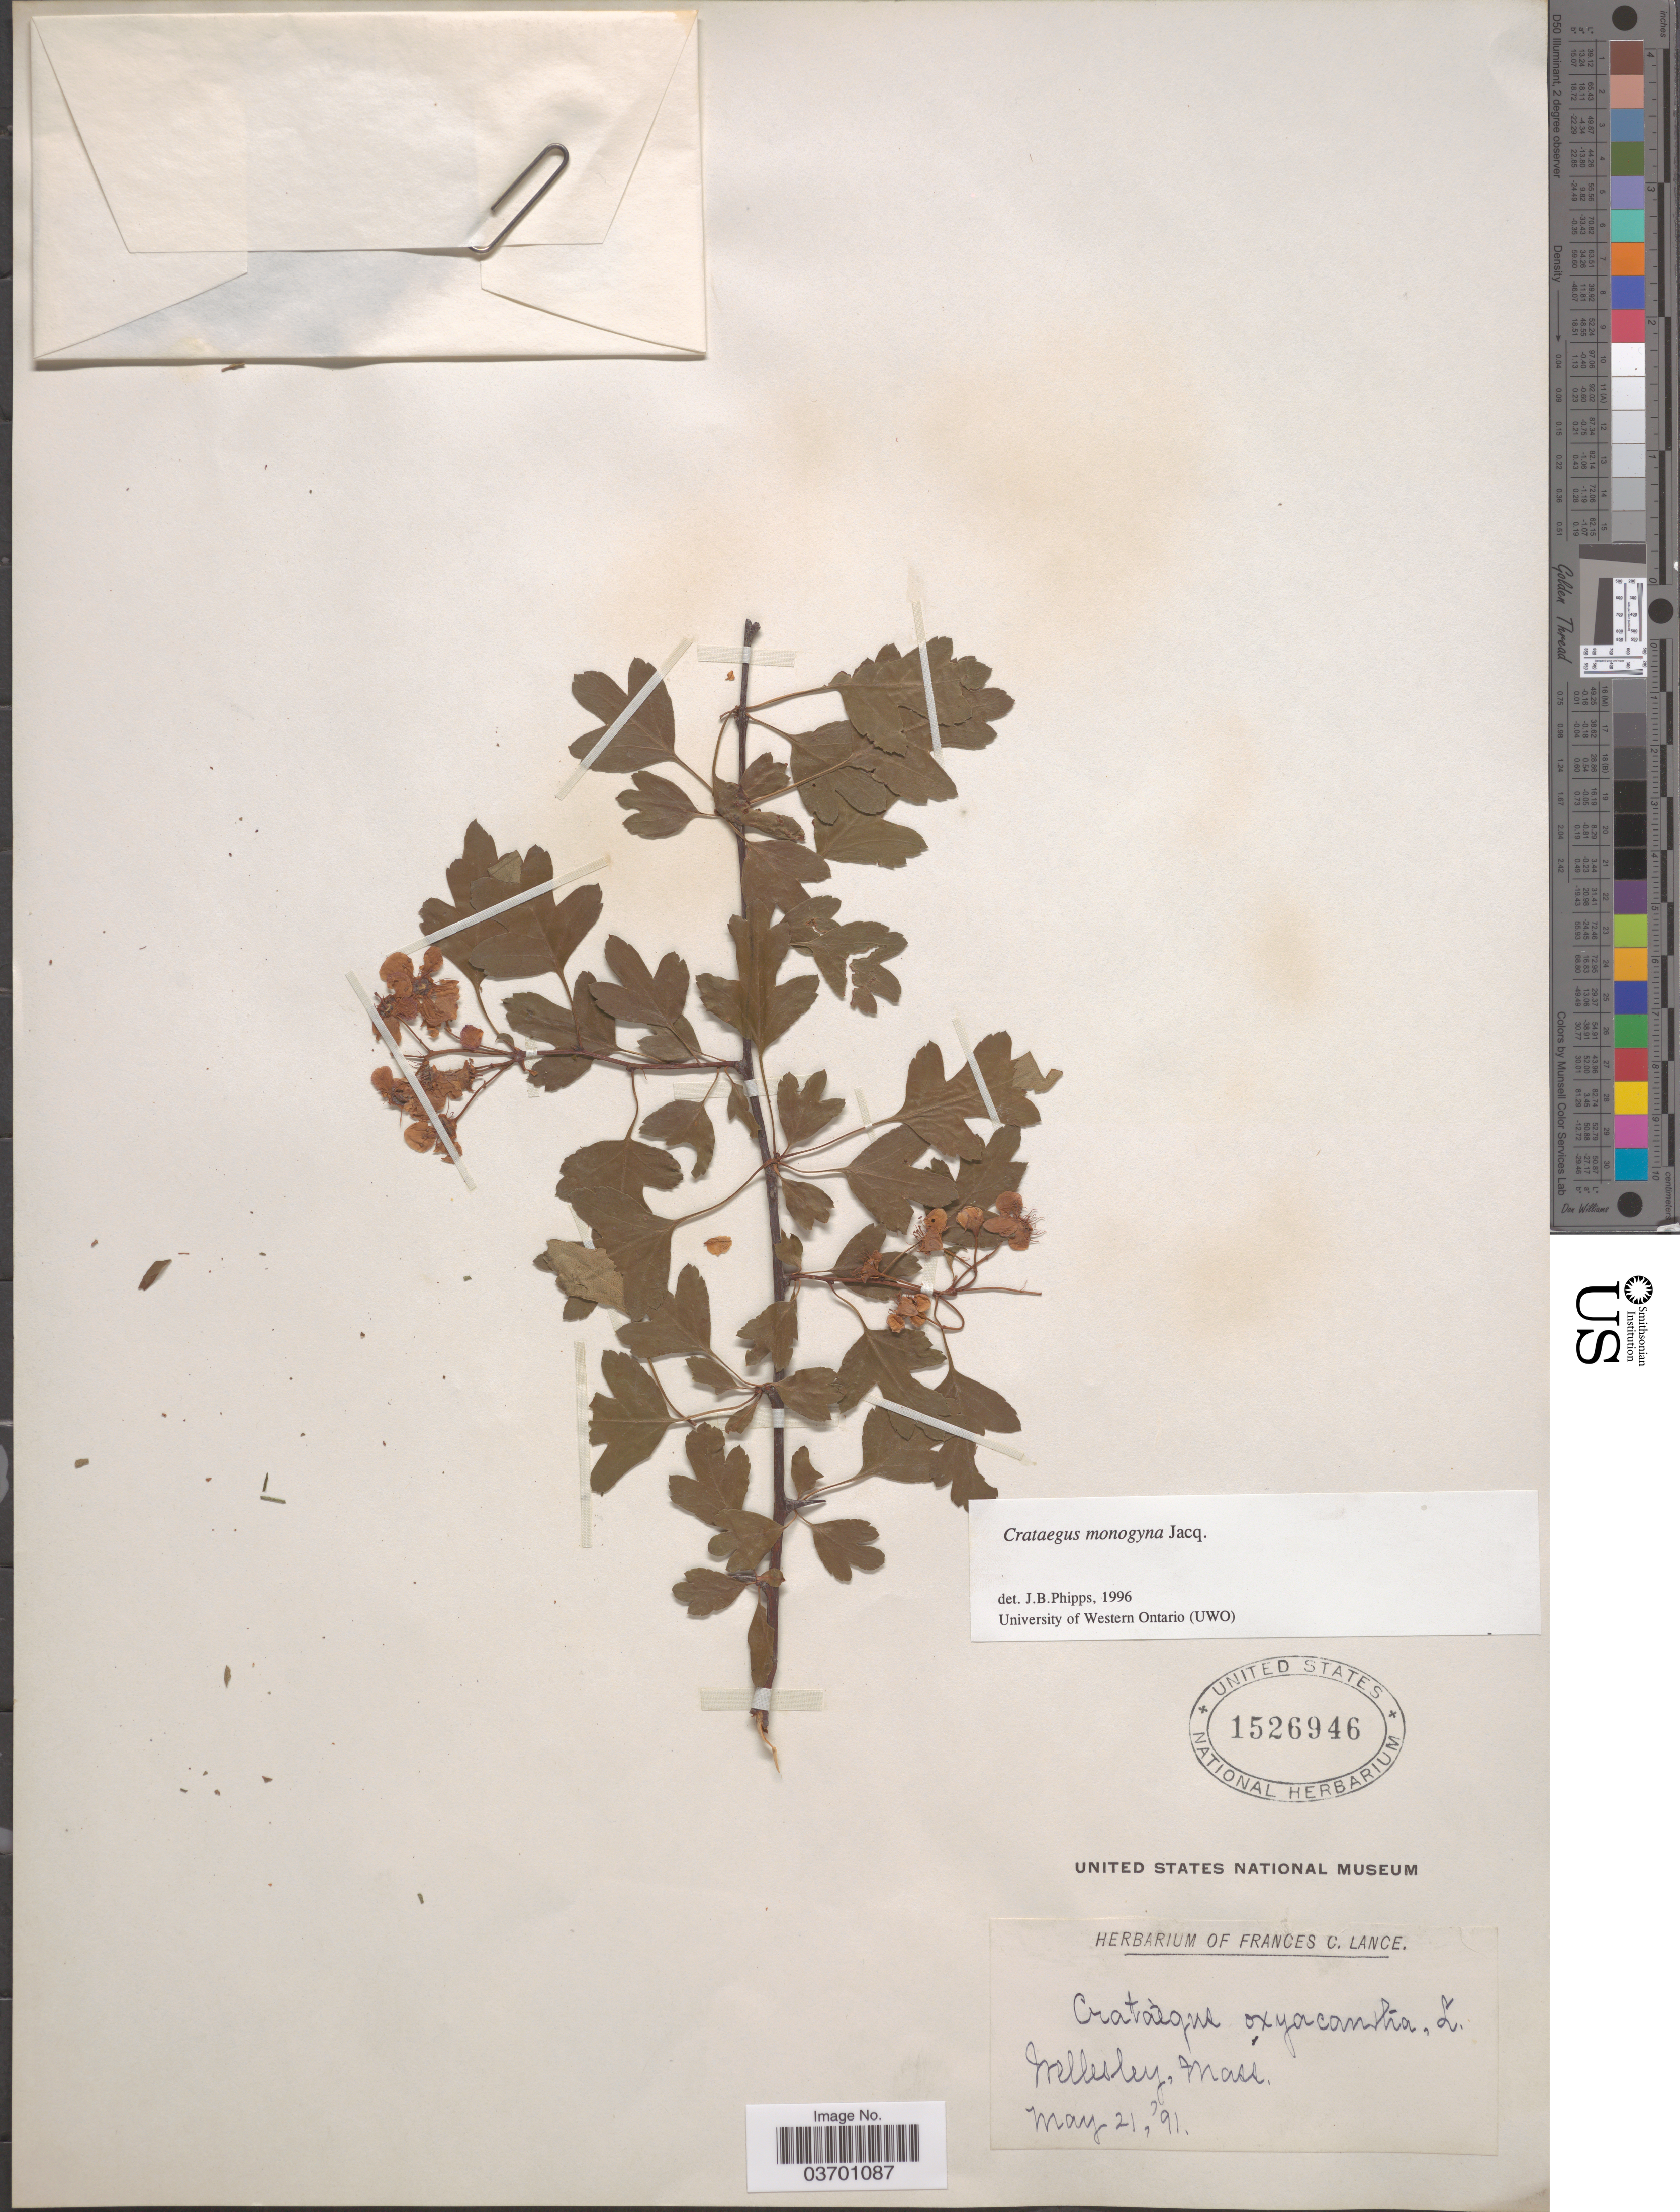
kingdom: Plantae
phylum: Tracheophyta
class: Magnoliopsida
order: Rosales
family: Rosaceae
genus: Crataegus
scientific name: Crataegus monogyna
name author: Lindin.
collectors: ex herb. Frances C. Lance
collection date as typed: Transcribed d/m/y: 21/5/91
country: United States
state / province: Massachusetts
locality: Wellesley.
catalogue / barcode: US 1526946